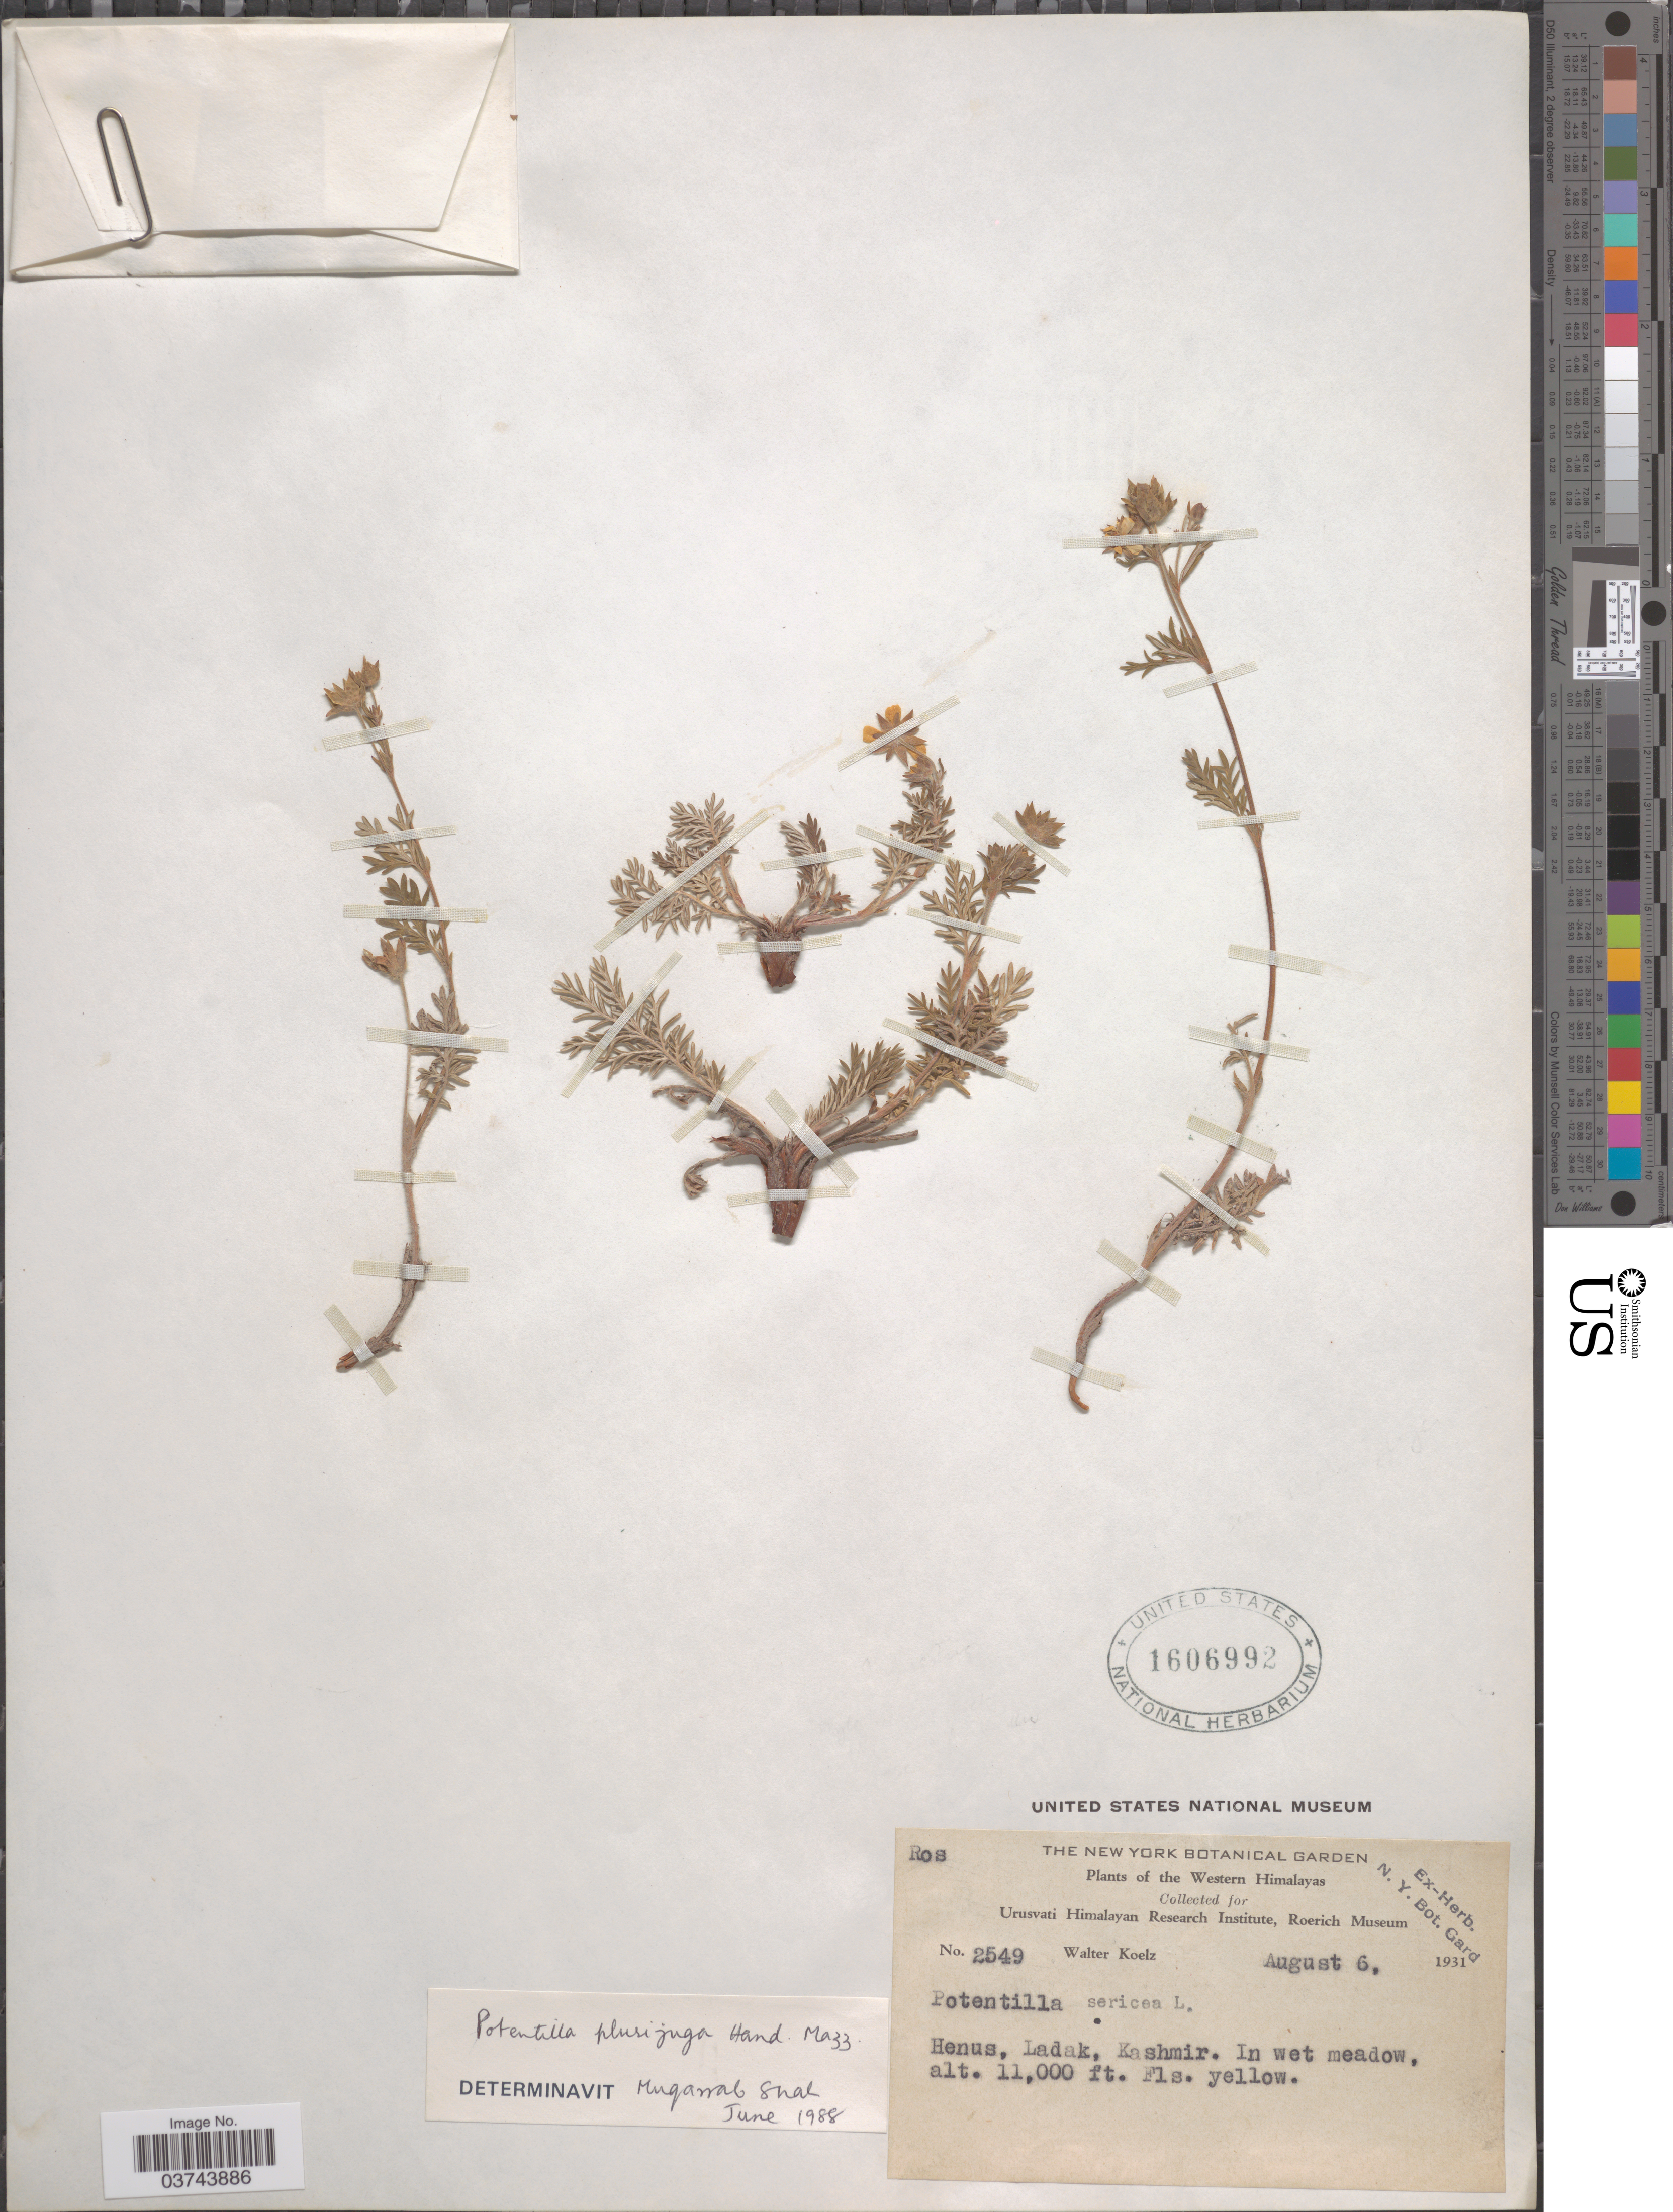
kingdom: Plantae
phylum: Tracheophyta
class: Magnoliopsida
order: Rosales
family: Rosaceae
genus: Potentilla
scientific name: Potentilla plurijuga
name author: Hand.-Mazz.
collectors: W. N. Koelz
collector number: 2549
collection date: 1931-08-06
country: India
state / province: Ladakh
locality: Western Himalayas. Henus, Ladak, Kashmir.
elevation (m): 3353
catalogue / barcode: US 1606992